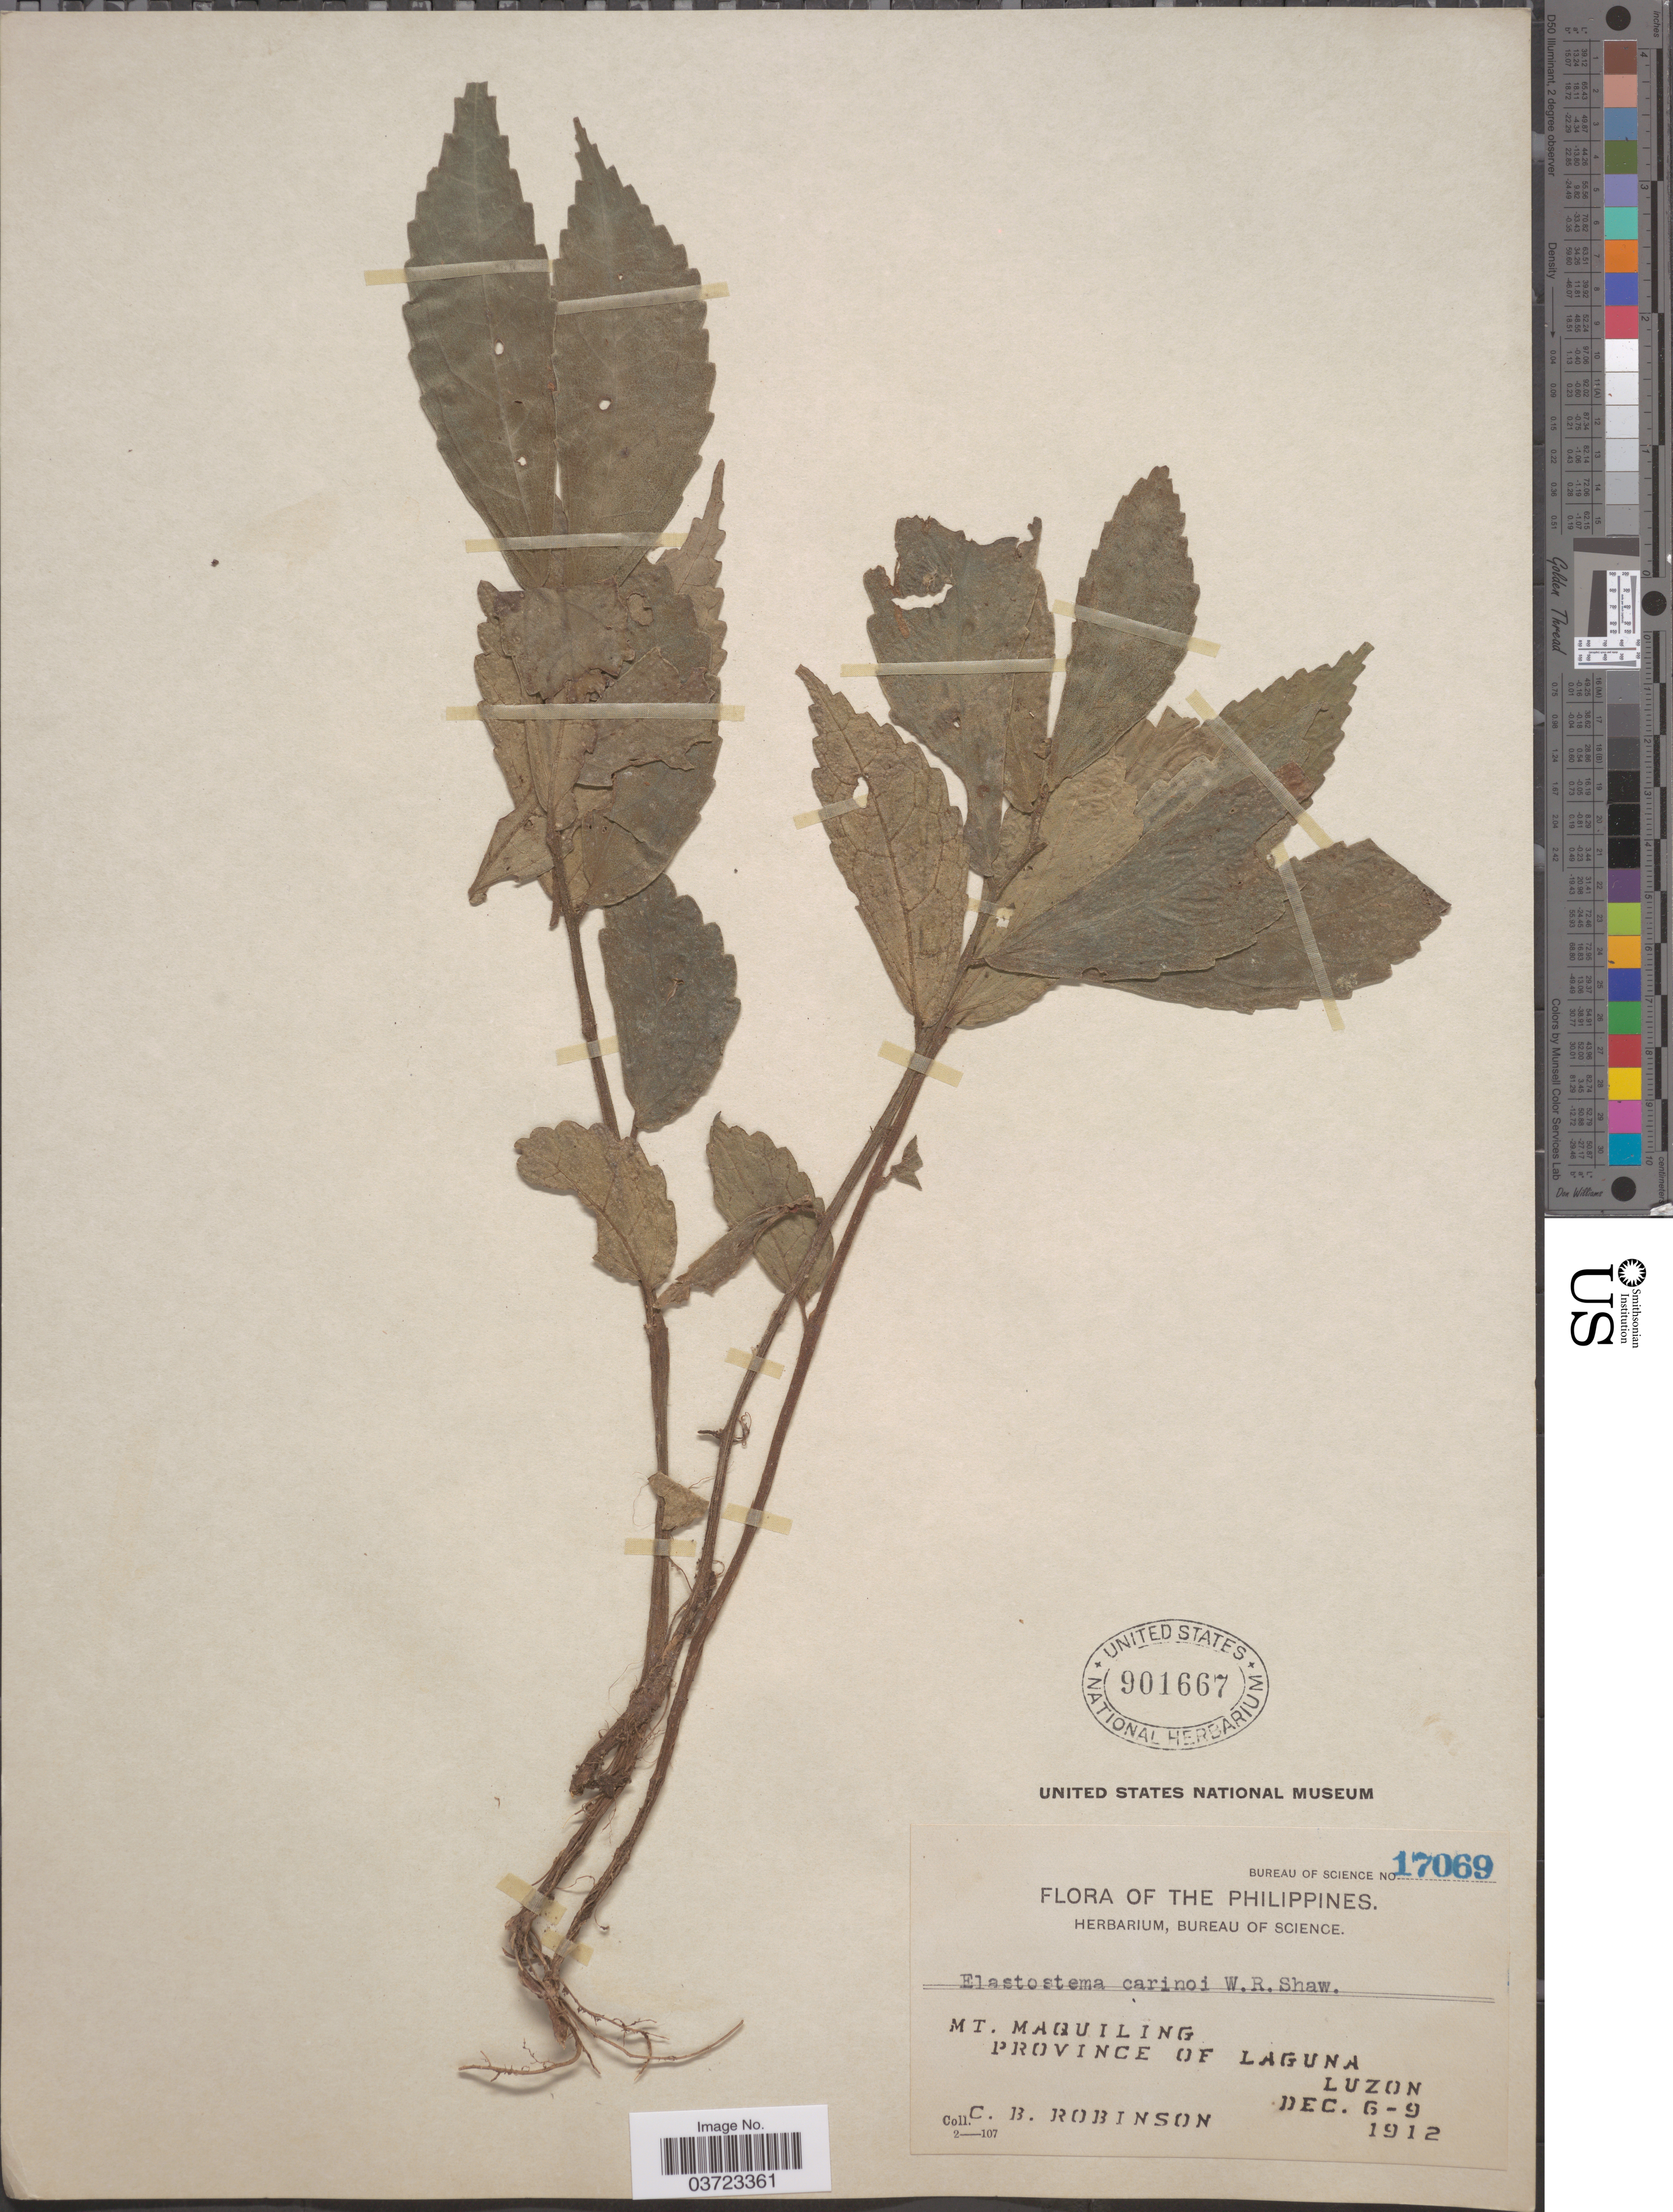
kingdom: Plantae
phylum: Tracheophyta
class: Magnoliopsida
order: Rosales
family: Urticaceae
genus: Elatostema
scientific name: Elatostema carinoi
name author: C.B. Rob.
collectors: C. Robinson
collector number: Bureau of Science 17069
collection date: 1912-12-06/1912-12-09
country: Philippines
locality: Mt. Maquiling. Province of Laguna. Luzon.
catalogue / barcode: US 901667